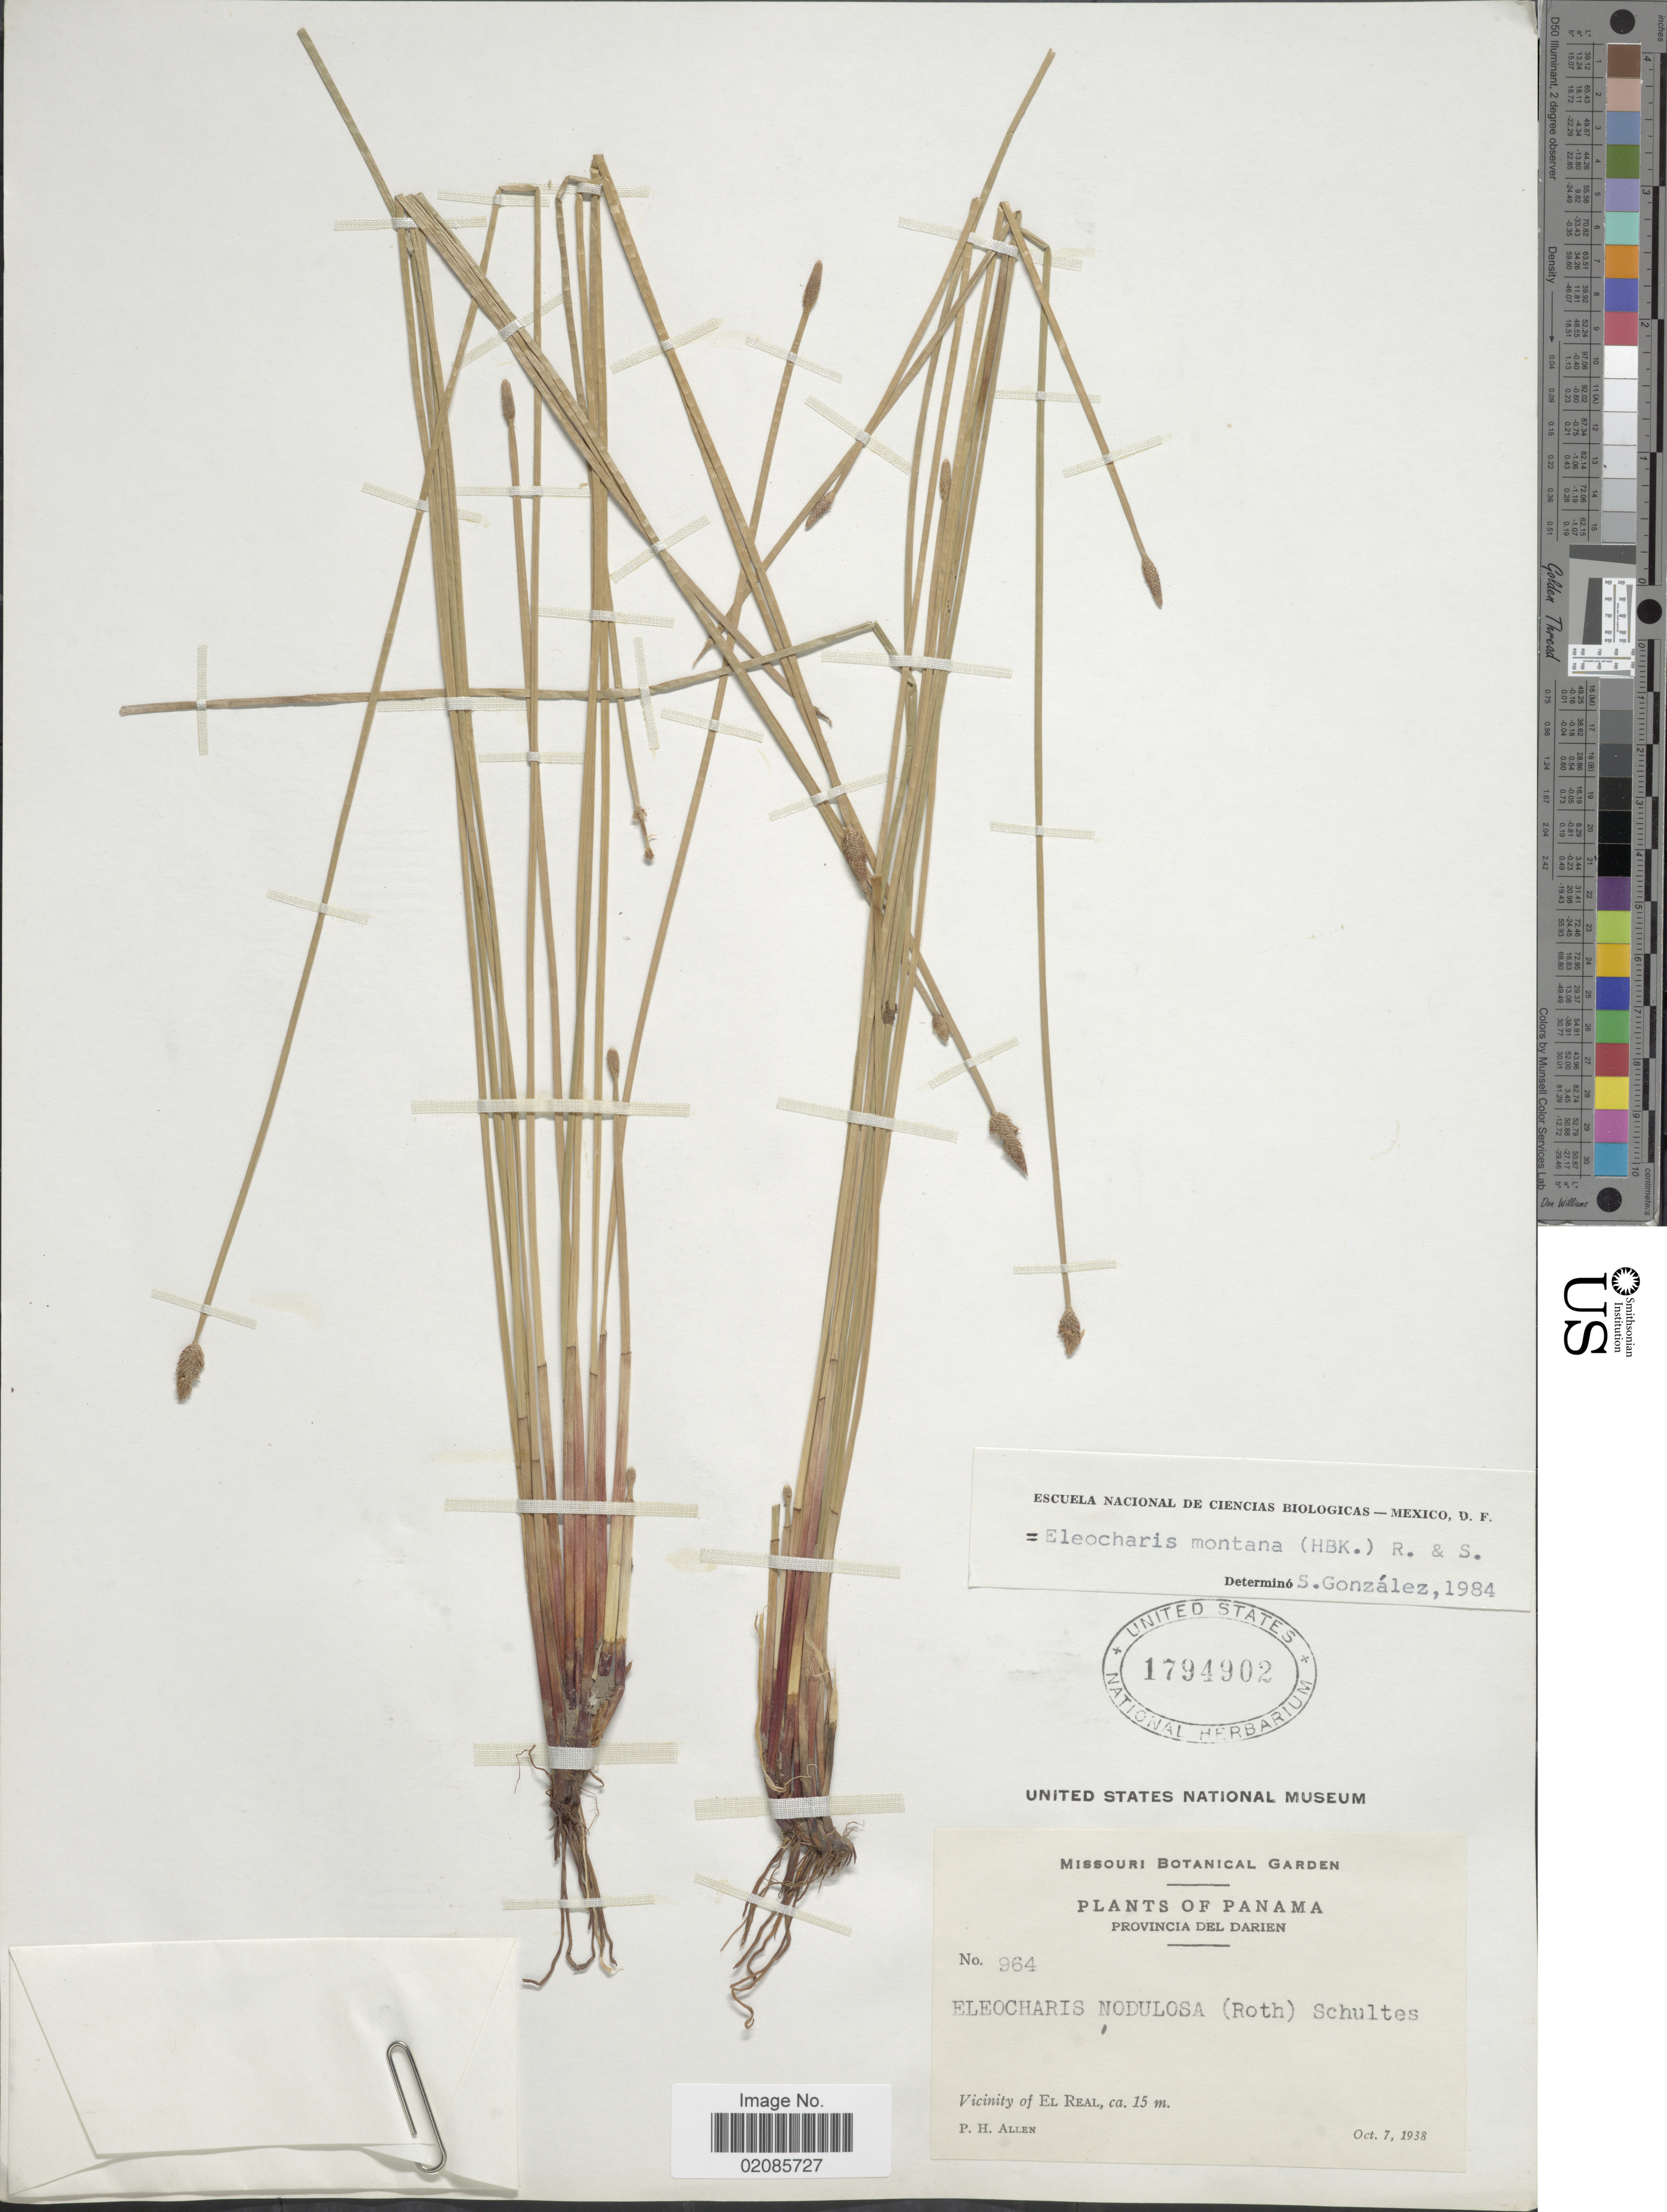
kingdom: Plantae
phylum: Tracheophyta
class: Liliopsida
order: Poales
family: Cyperaceae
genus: Eleocharis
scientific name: Eleocharis montana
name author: (Kunth) Roem. & Schult.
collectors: P. H. Allen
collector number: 964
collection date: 1938-10-07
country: Panama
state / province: Darién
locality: Vicinity of El Real.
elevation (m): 15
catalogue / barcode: US 1794902